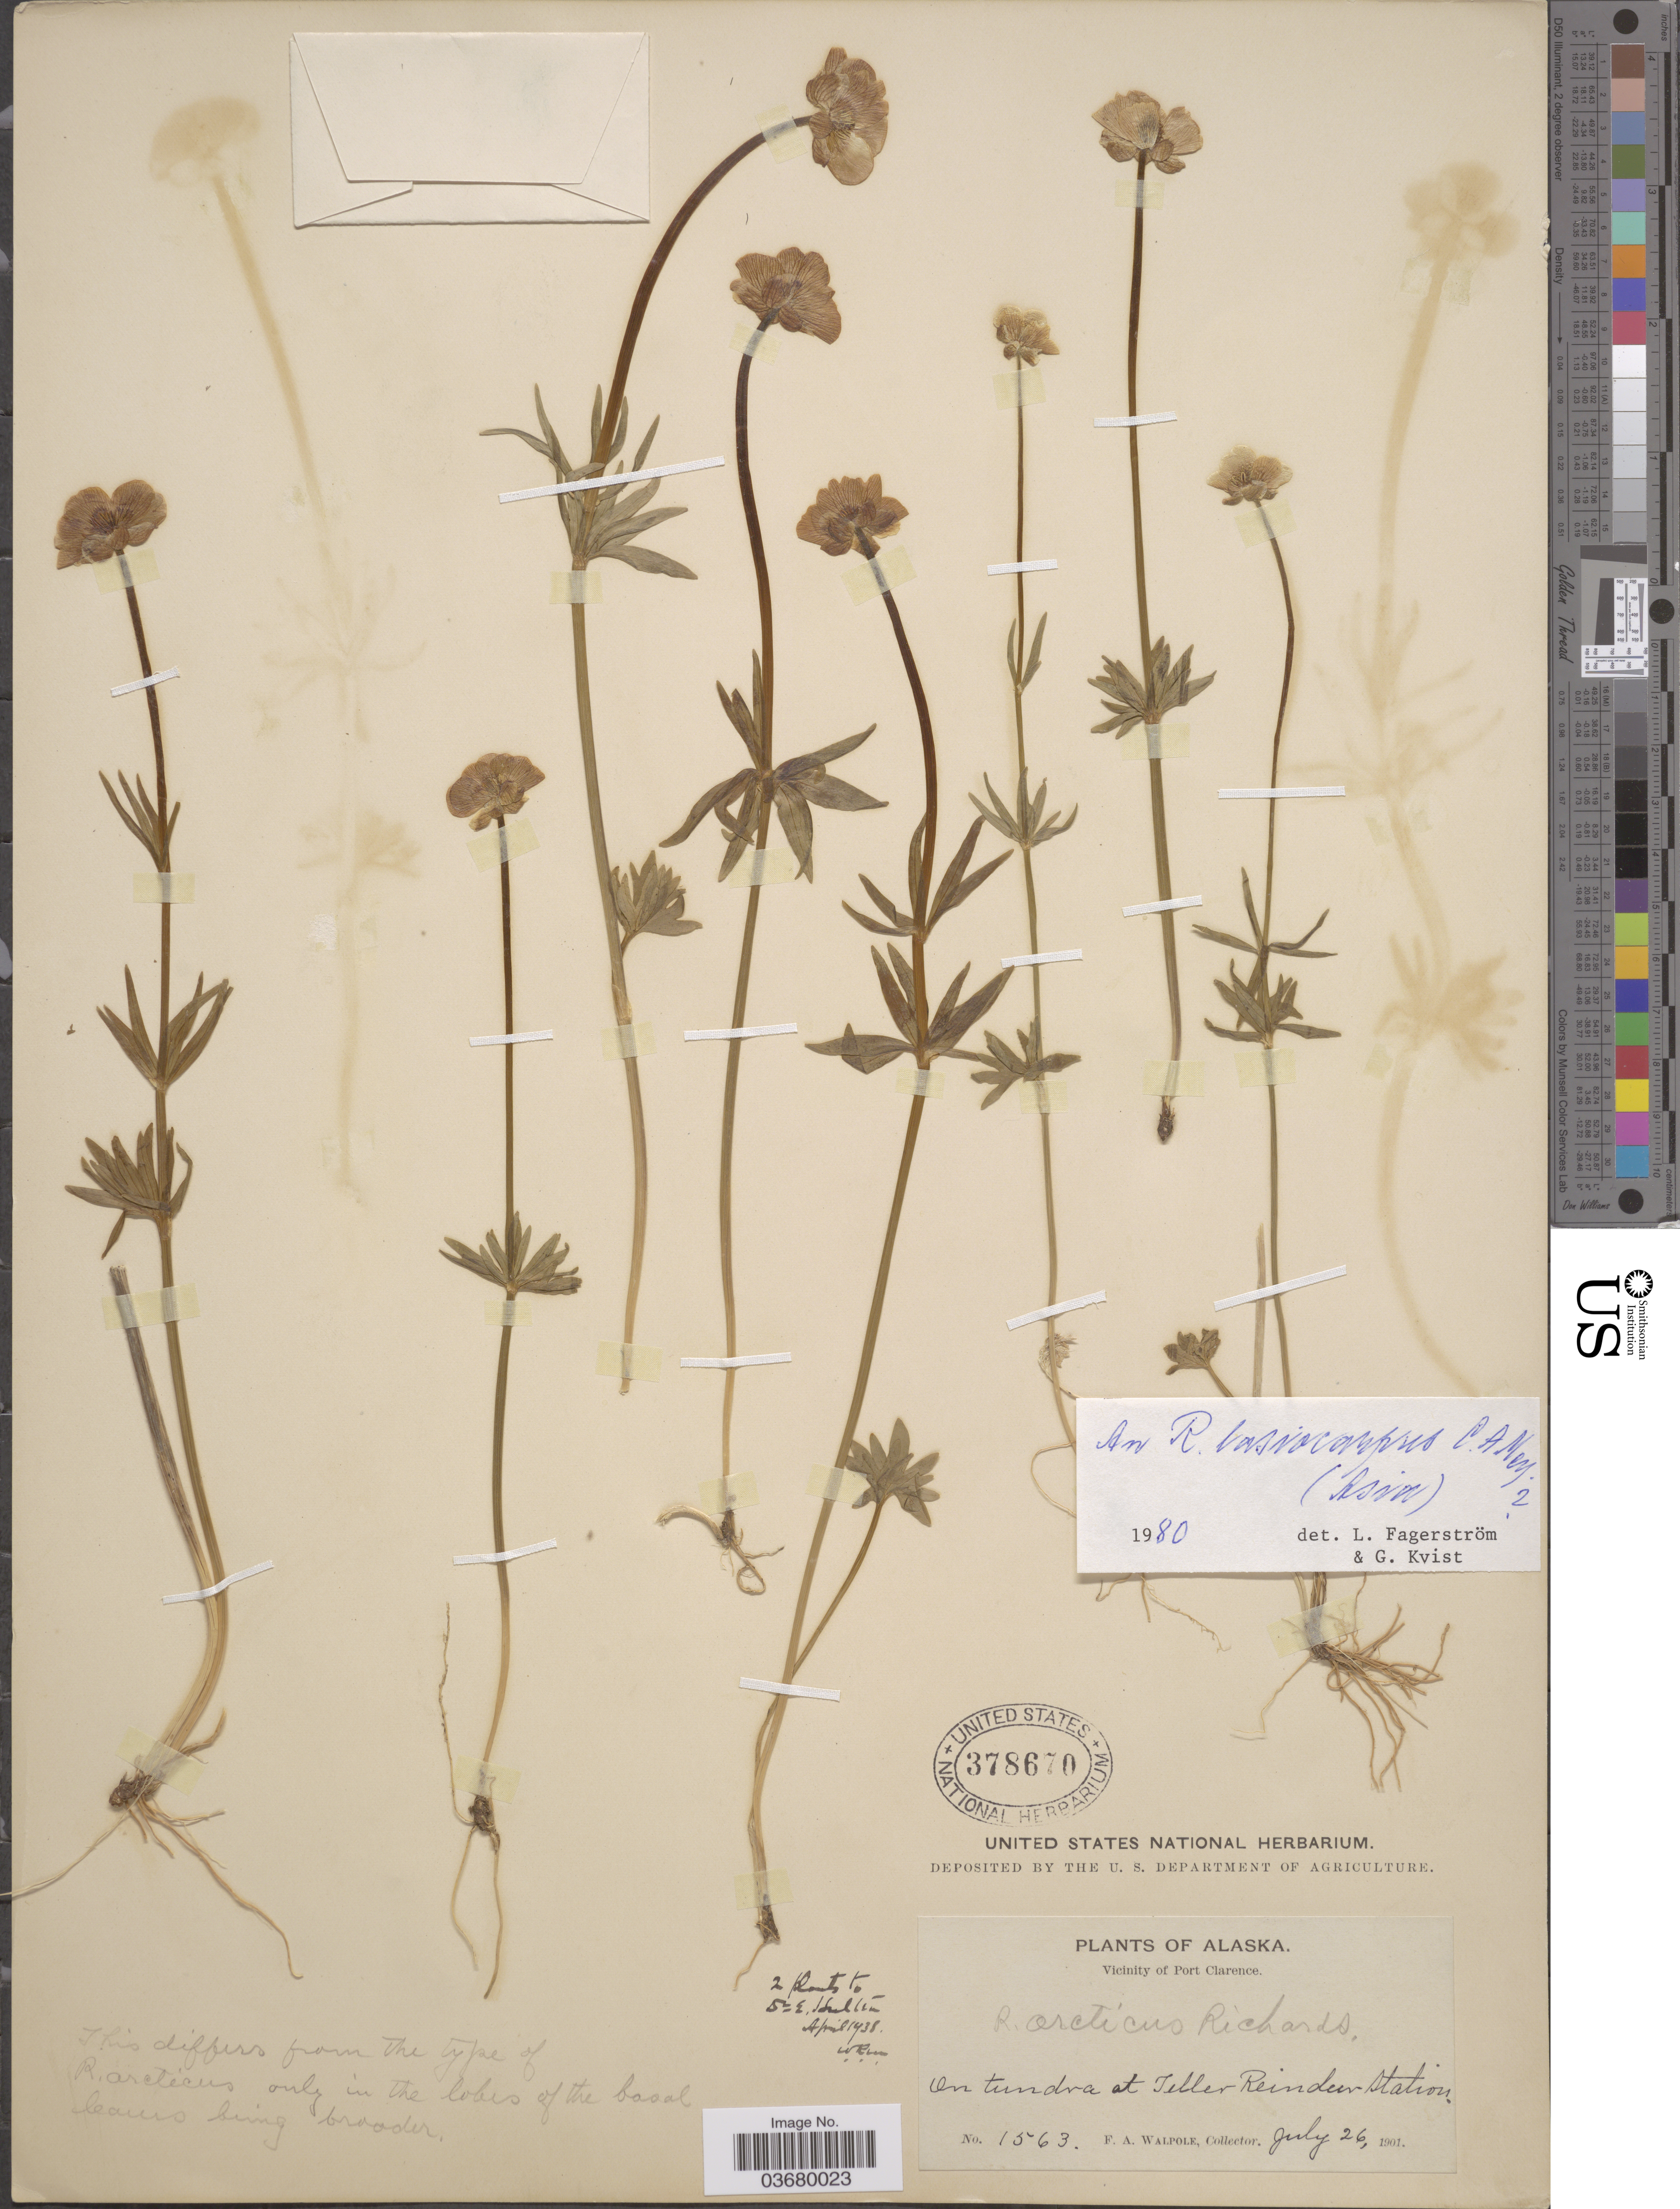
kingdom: Plantae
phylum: Tracheophyta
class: Magnoliopsida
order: Ranunculales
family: Ranunculaceae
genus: Ranunculus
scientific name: Ranunculus arcticus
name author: Richardson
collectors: F. Walpole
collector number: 1563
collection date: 1901-07-26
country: United States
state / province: Alaska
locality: Vicinity of Port Clarence. At Teller Reindeer Station.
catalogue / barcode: US 378670